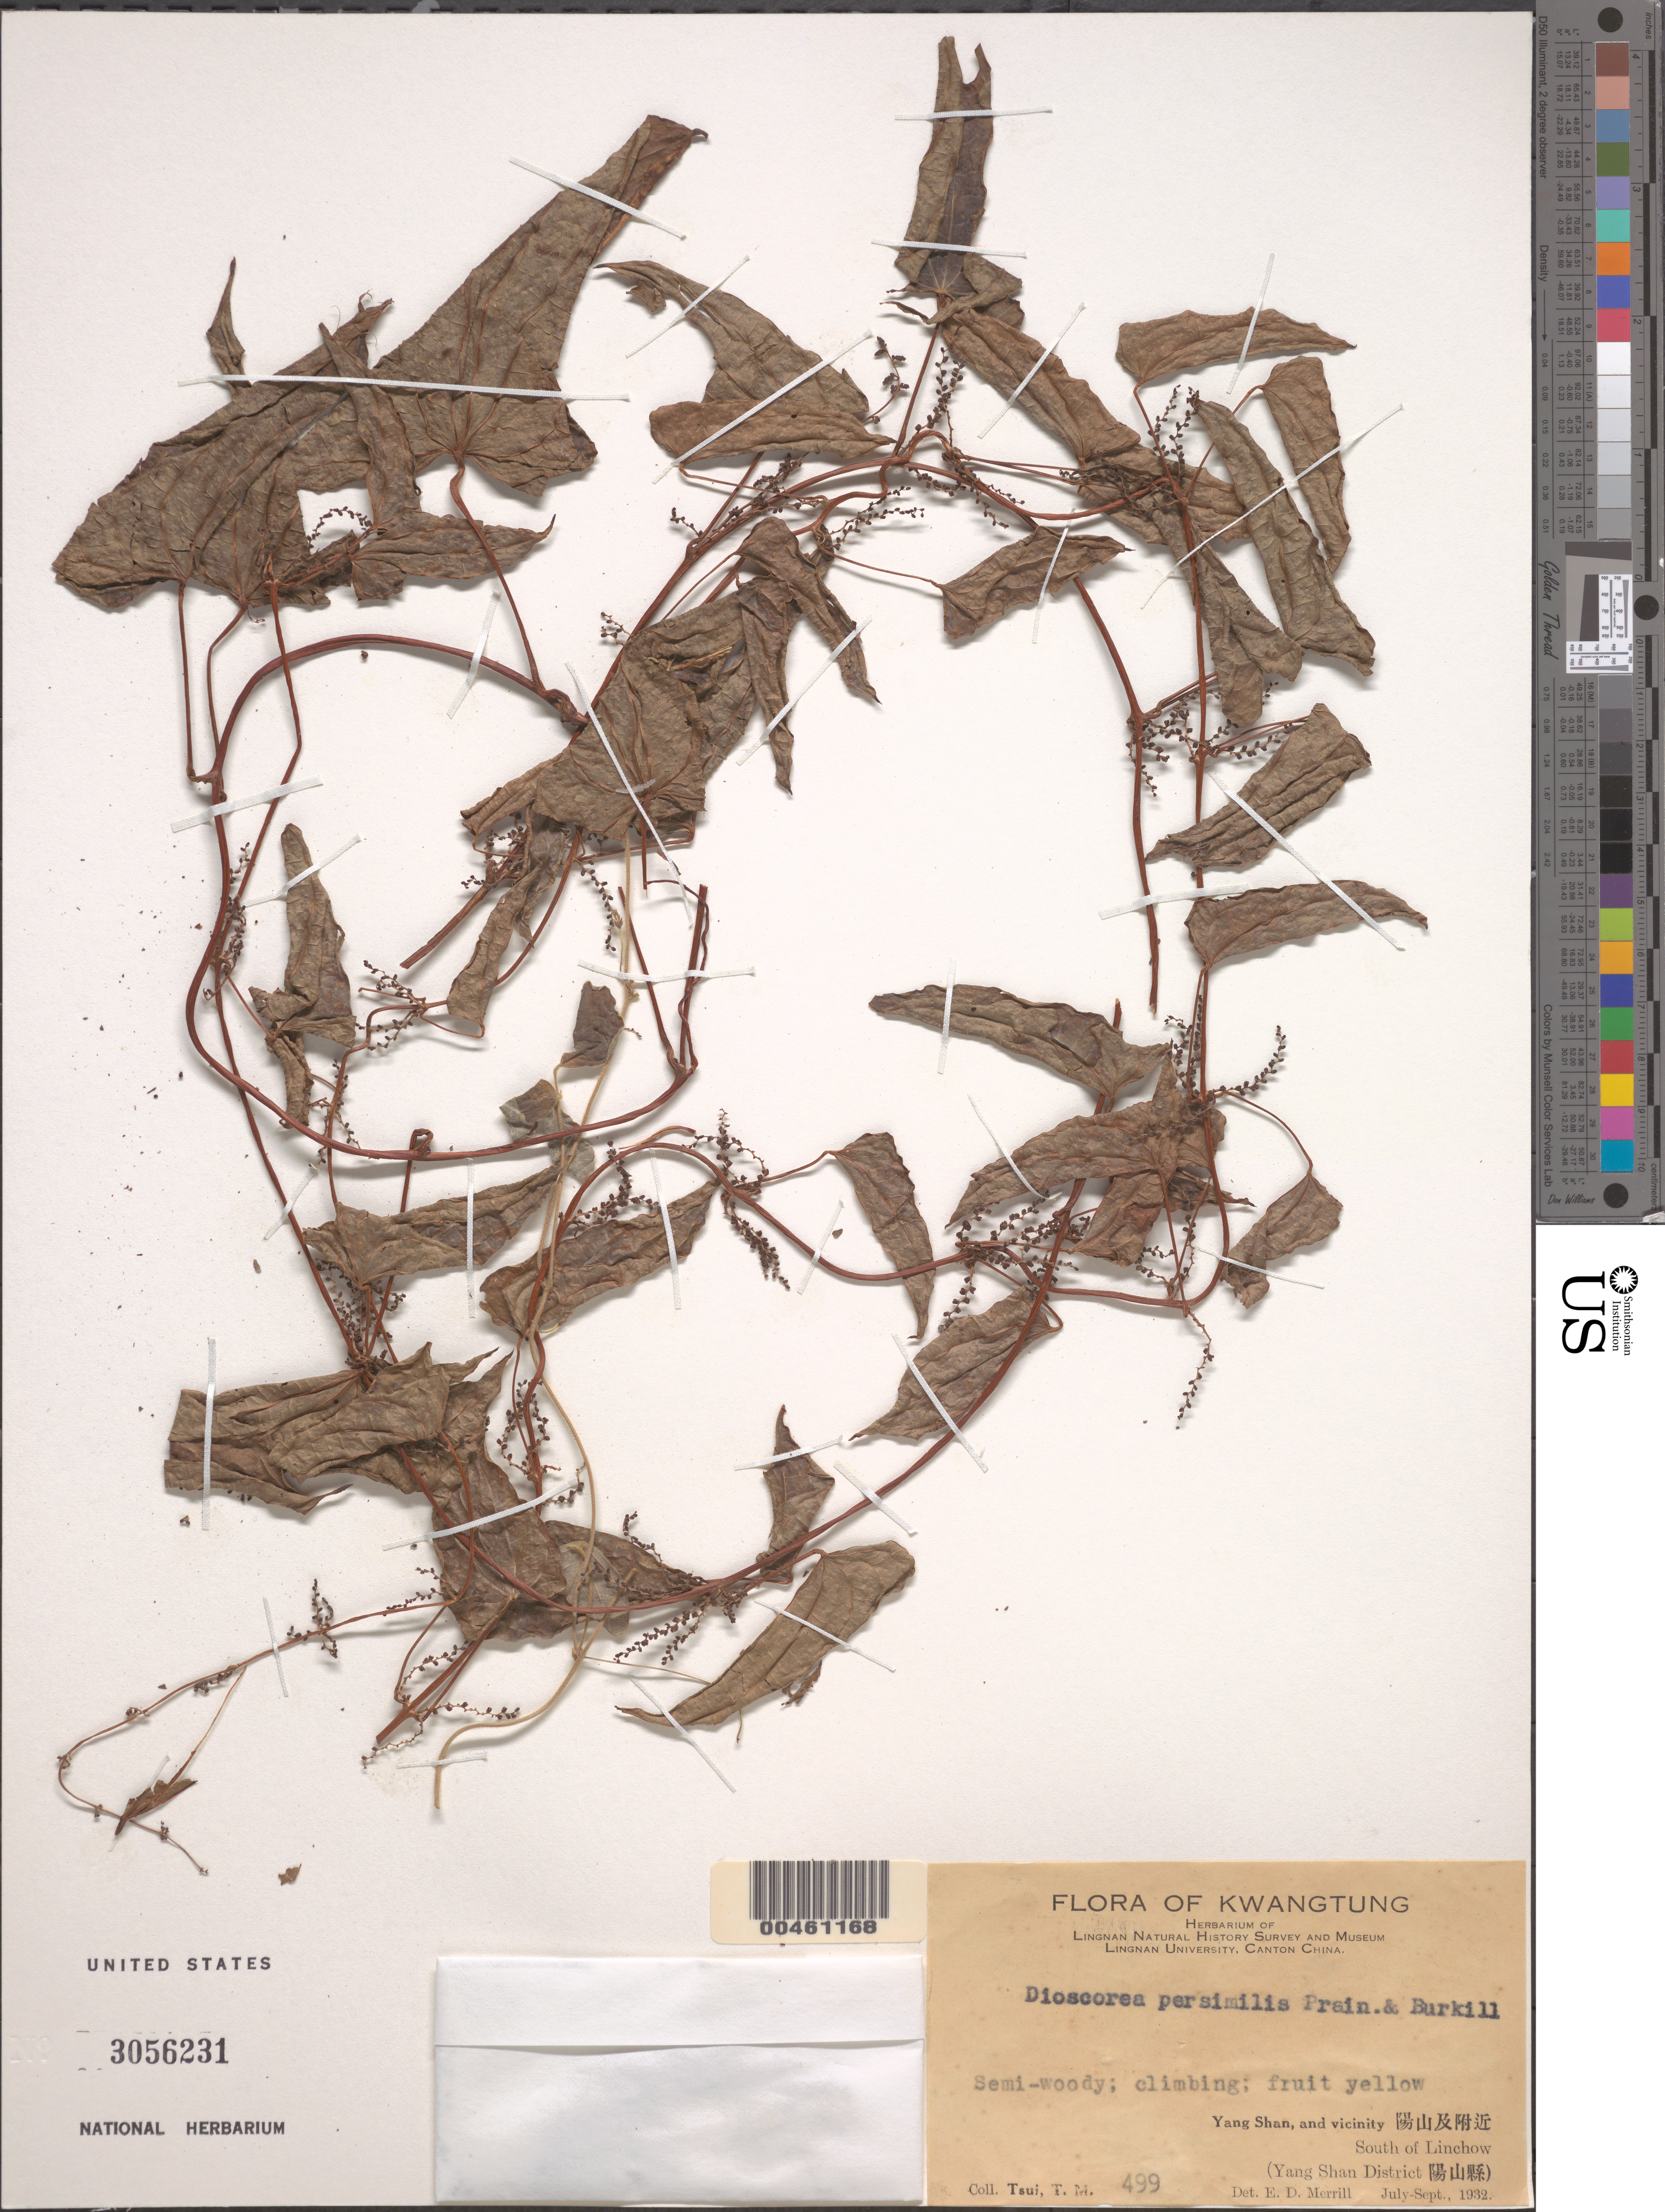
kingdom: Plantae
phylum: Tracheophyta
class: Liliopsida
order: Dioscoreales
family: Dioscoreaceae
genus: Dioscorea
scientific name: Dioscorea persimilis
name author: Prain & Burkill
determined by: Merrill, Elmer D.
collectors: T. Tsui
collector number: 499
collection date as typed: Jul 1932 to -- Sep 1932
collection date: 1932-07/1932-09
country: China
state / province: Guangdong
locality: Yang Shan and vicinity, S of Linchow, Yang-shan Hsien (district) or Yangshan Xian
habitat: Semi-woody; climbing; fruit yellow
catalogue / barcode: US 3056231